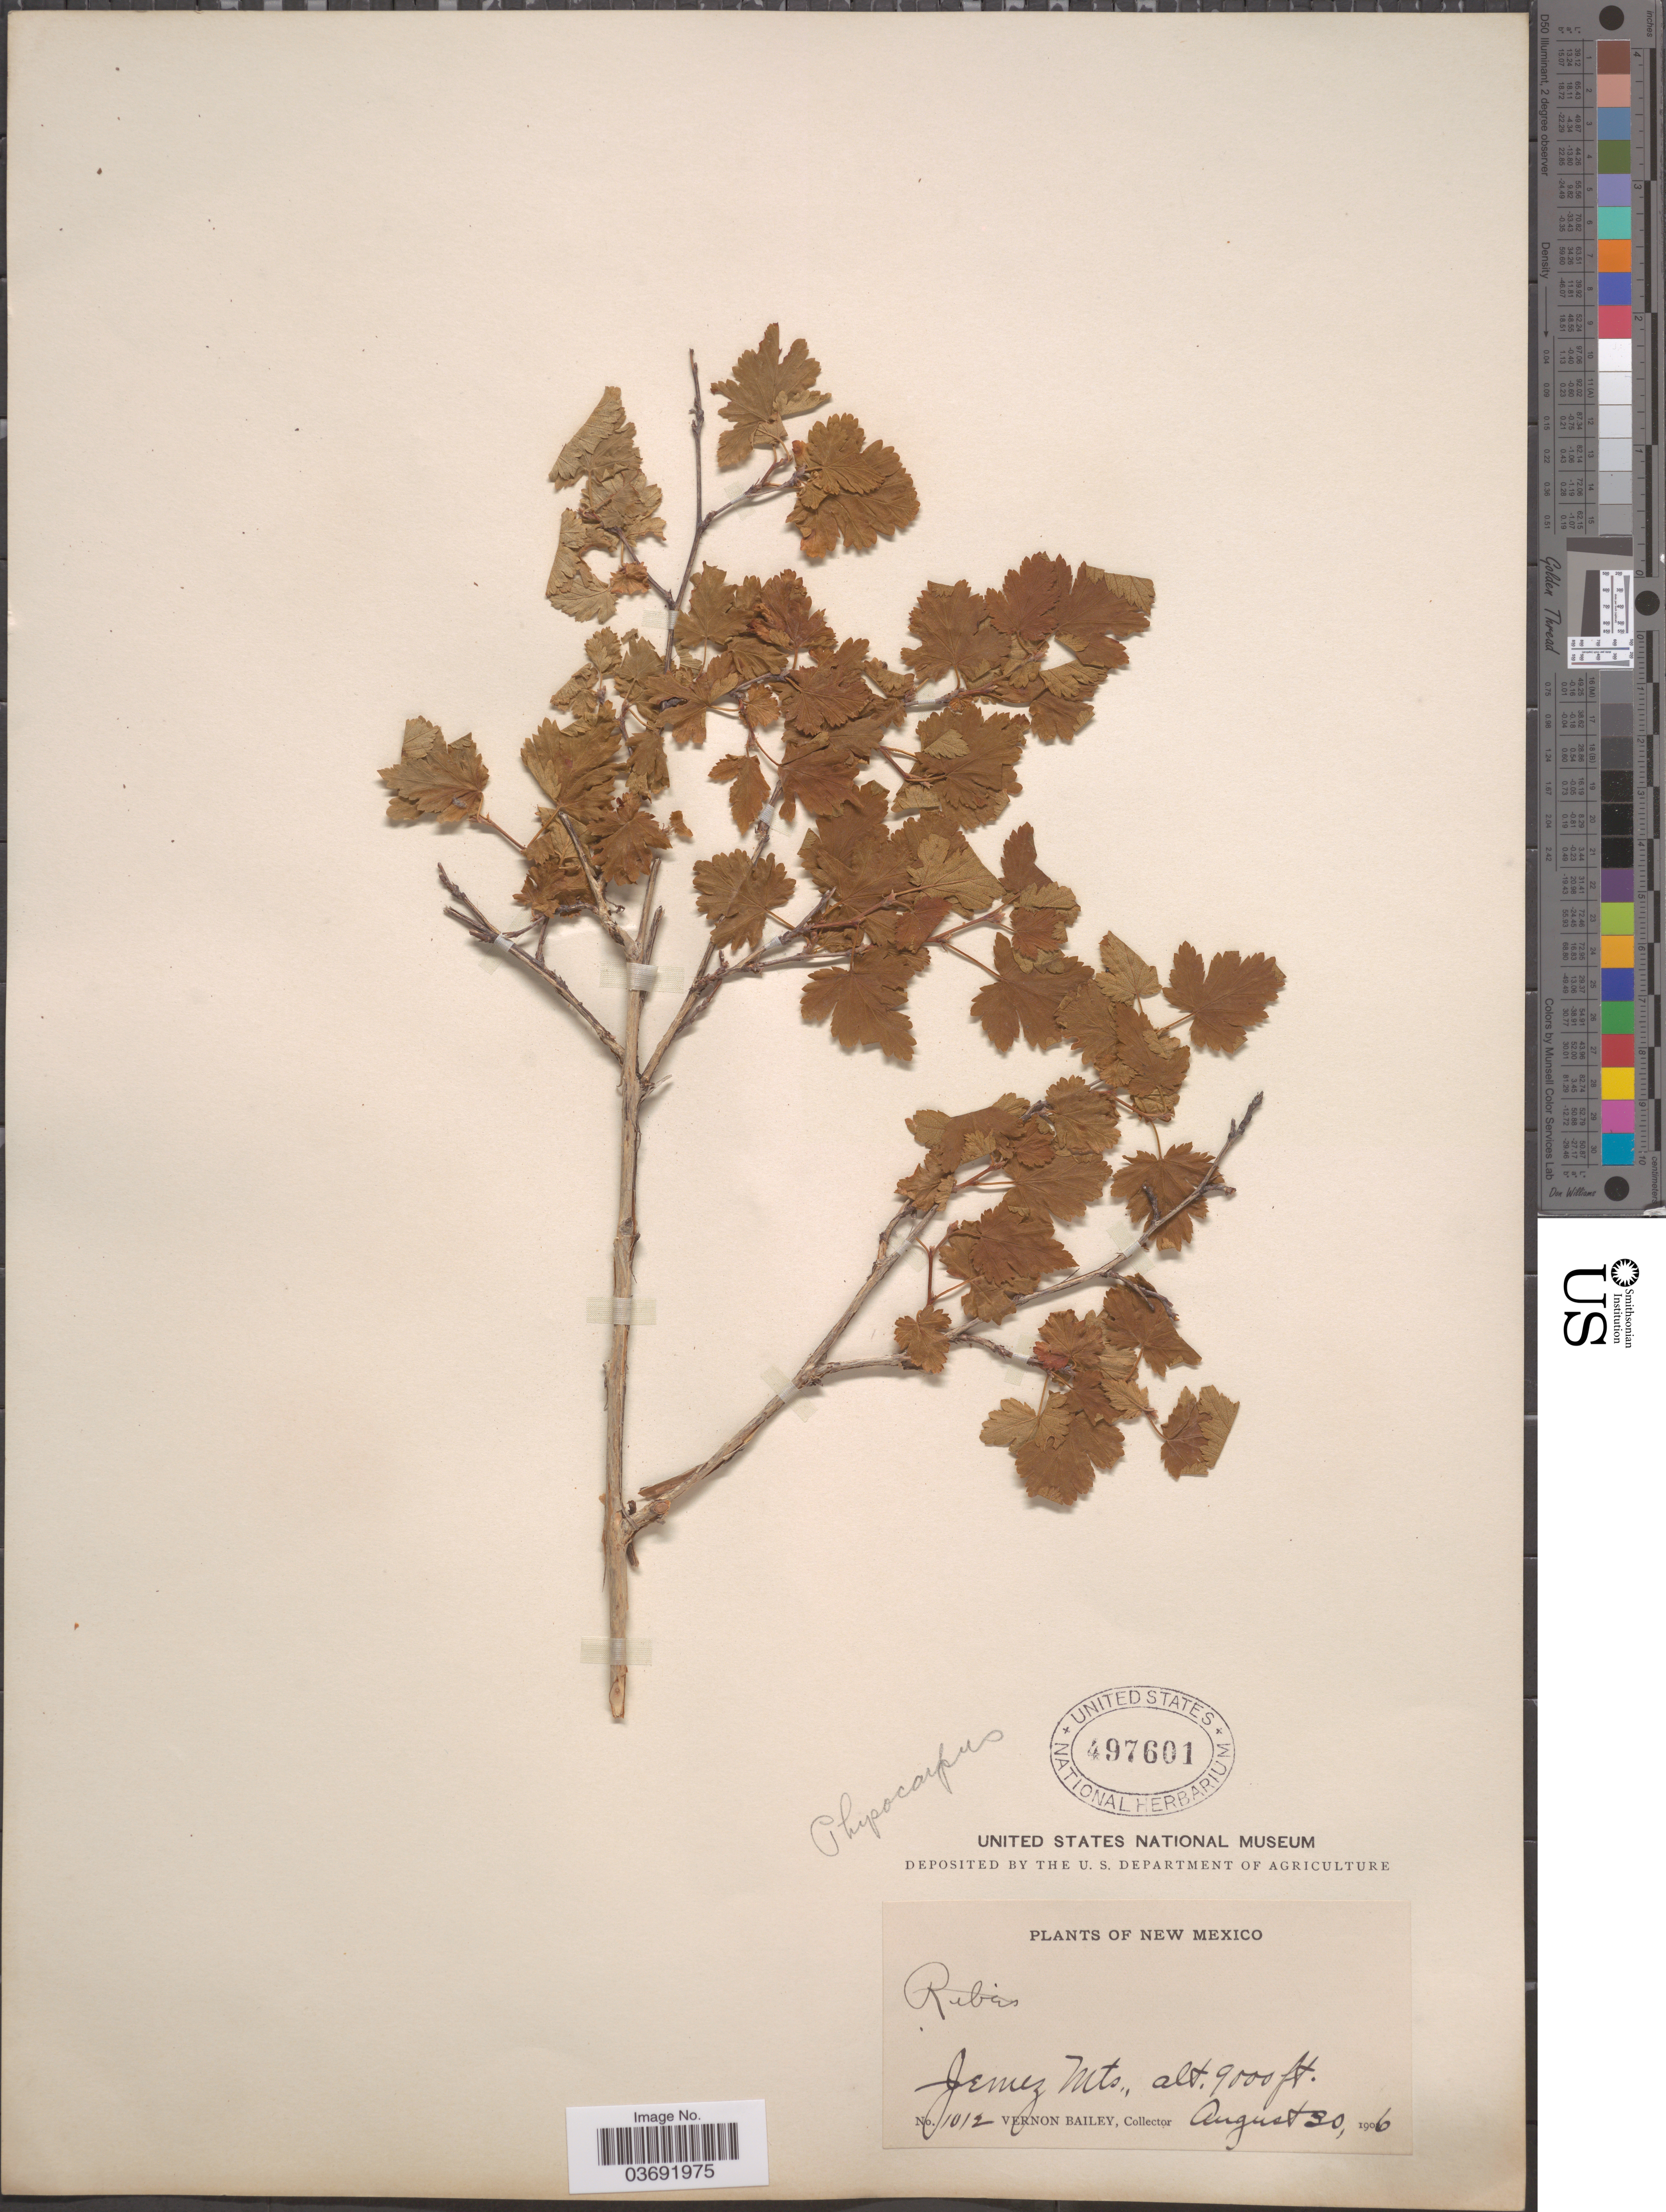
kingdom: Plantae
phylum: Tracheophyta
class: Magnoliopsida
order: Rosales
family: Rosaceae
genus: Physocarpus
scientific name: Physocarpus monogynus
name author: (Torr.) J.M. Coult.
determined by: Strong, Mark T., (BOT), Smithsonian Institution - National Museum of Natural History (UNITED STATES)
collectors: V. O. Bailey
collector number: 1012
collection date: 1906-08-30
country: United States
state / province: New Mexico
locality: Jemez Mts.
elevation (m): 2743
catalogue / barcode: US 497601